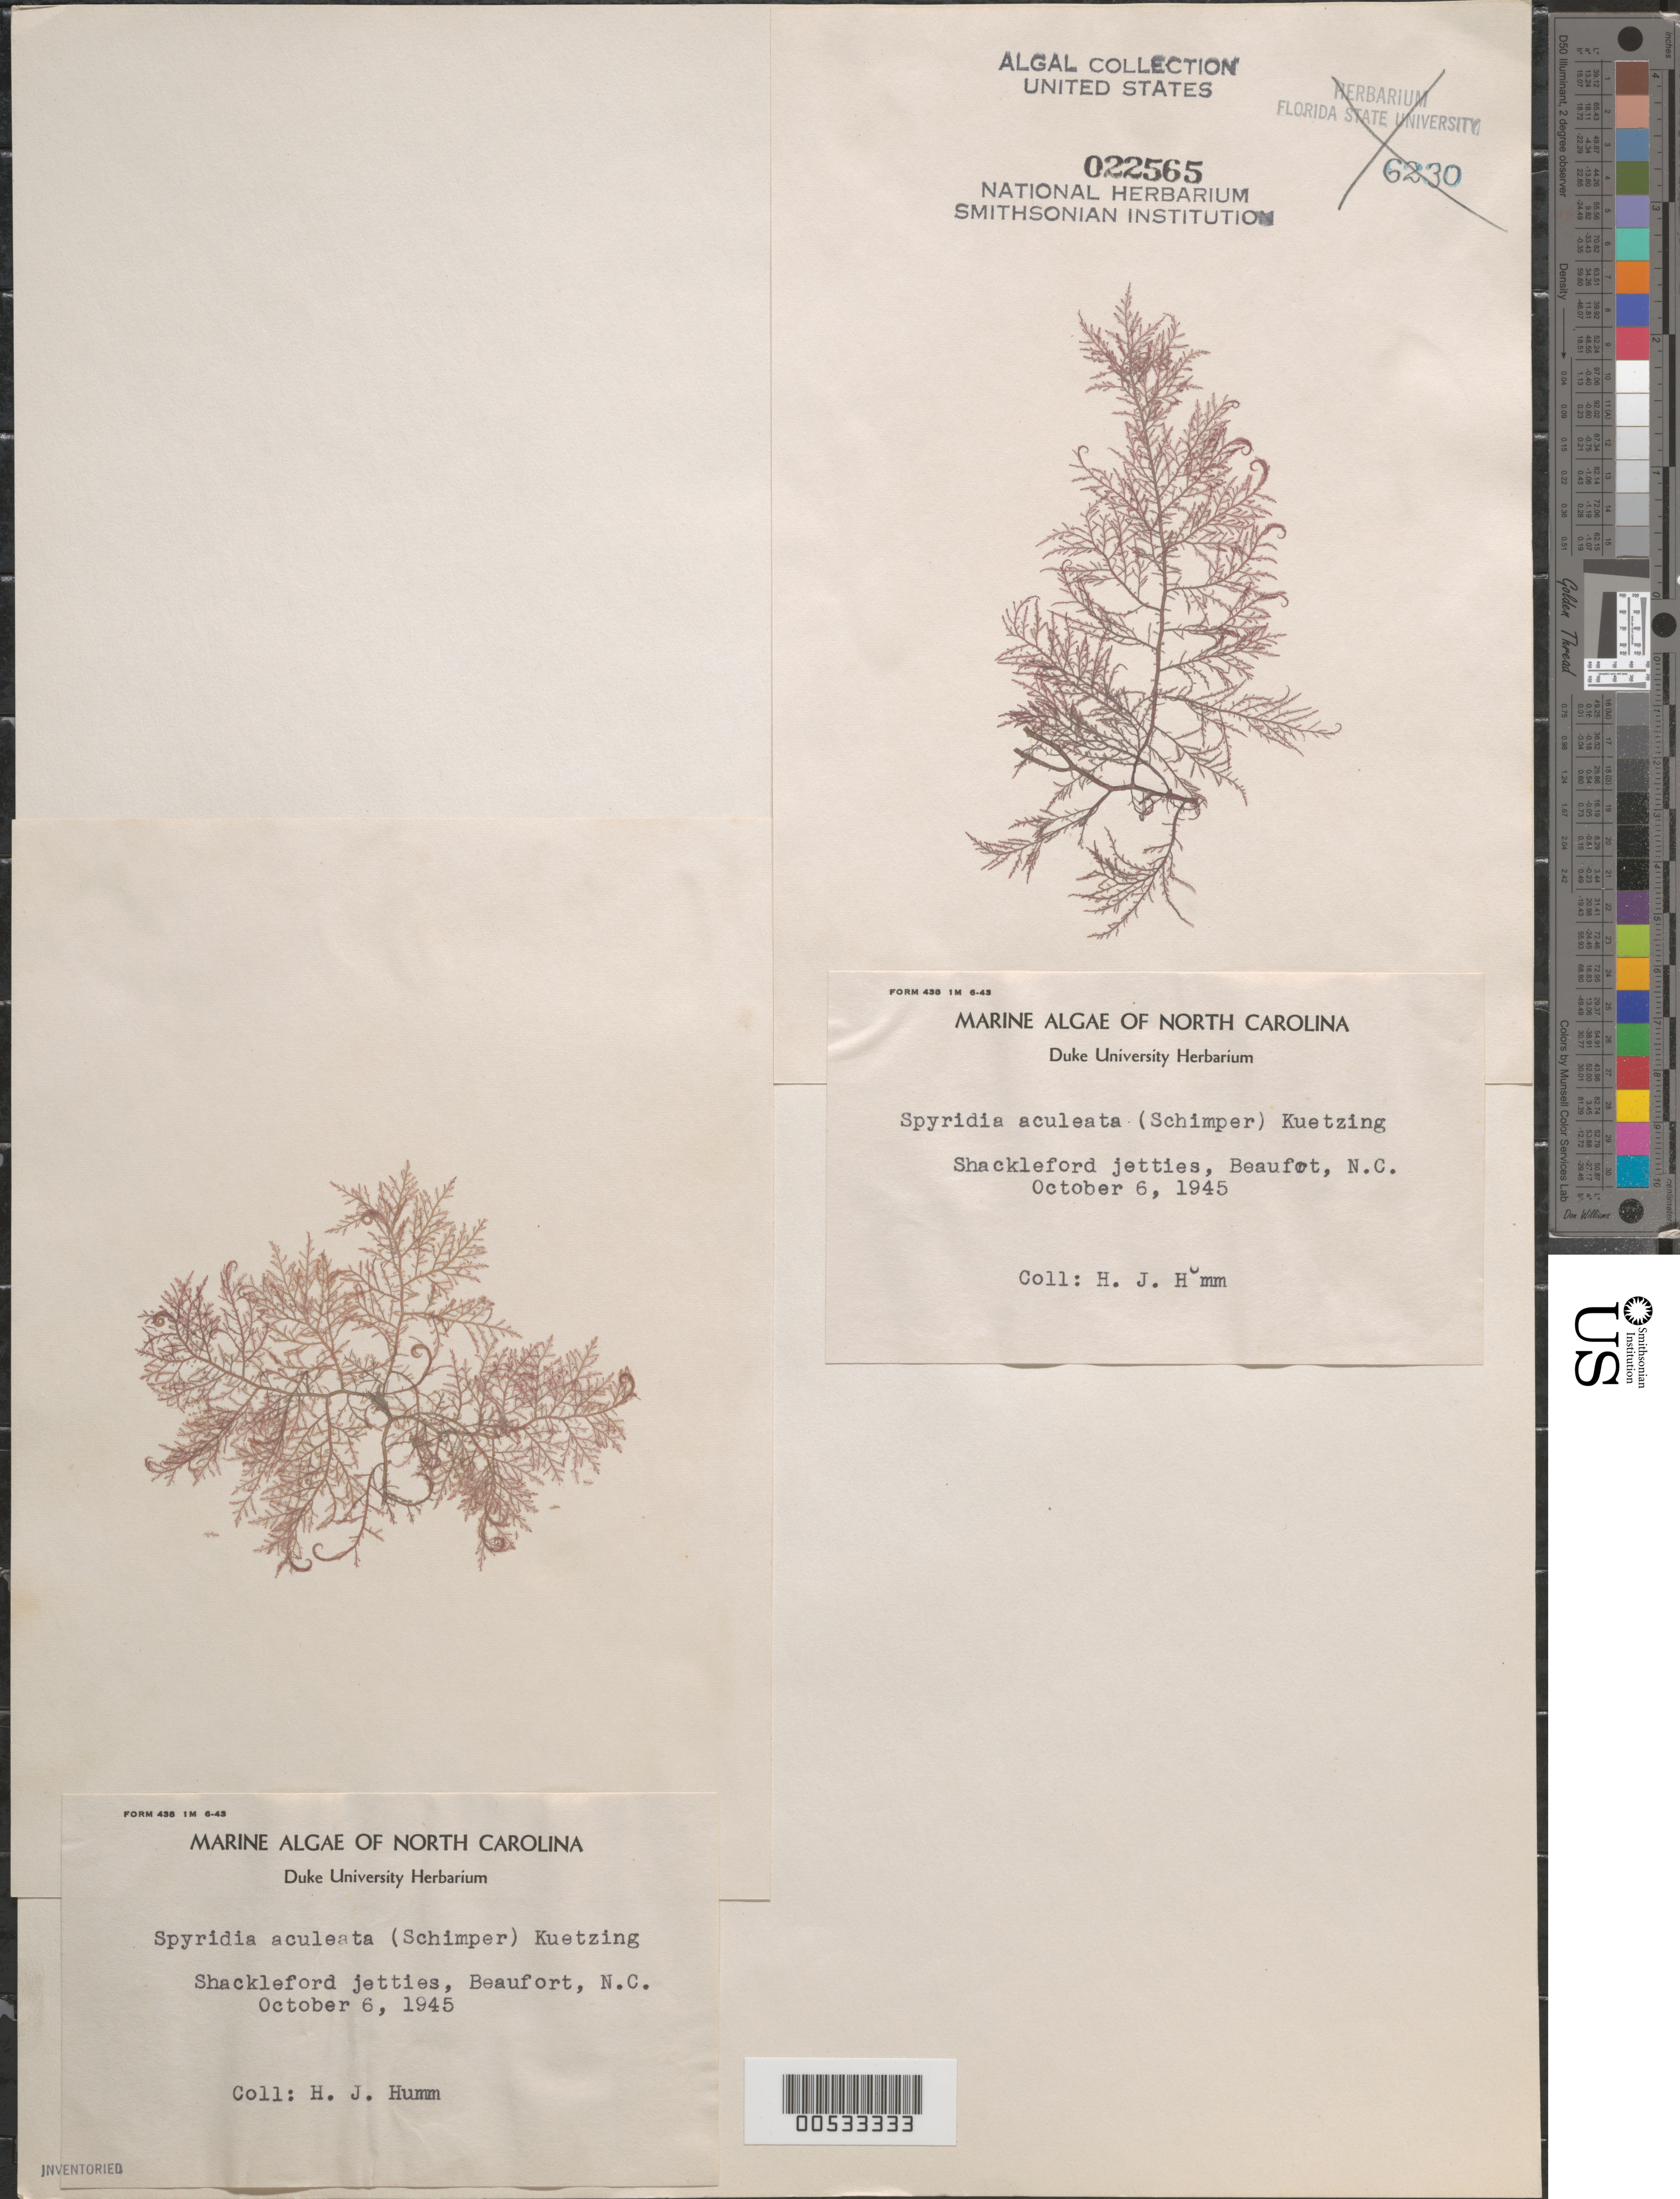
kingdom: Plantae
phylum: Rhodophyta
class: Florideophyceae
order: Ceramiales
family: Spyridiaceae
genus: Spyridia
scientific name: Spyridia aculeata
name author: (C. Agardh ex Decne.) Kütz.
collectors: H. J. Humm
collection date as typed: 06 Oct 1945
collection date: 1945-10-06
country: United States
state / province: North Carolina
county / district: Carteret County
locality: Beaufort, Shackleford jetties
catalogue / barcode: US 22565